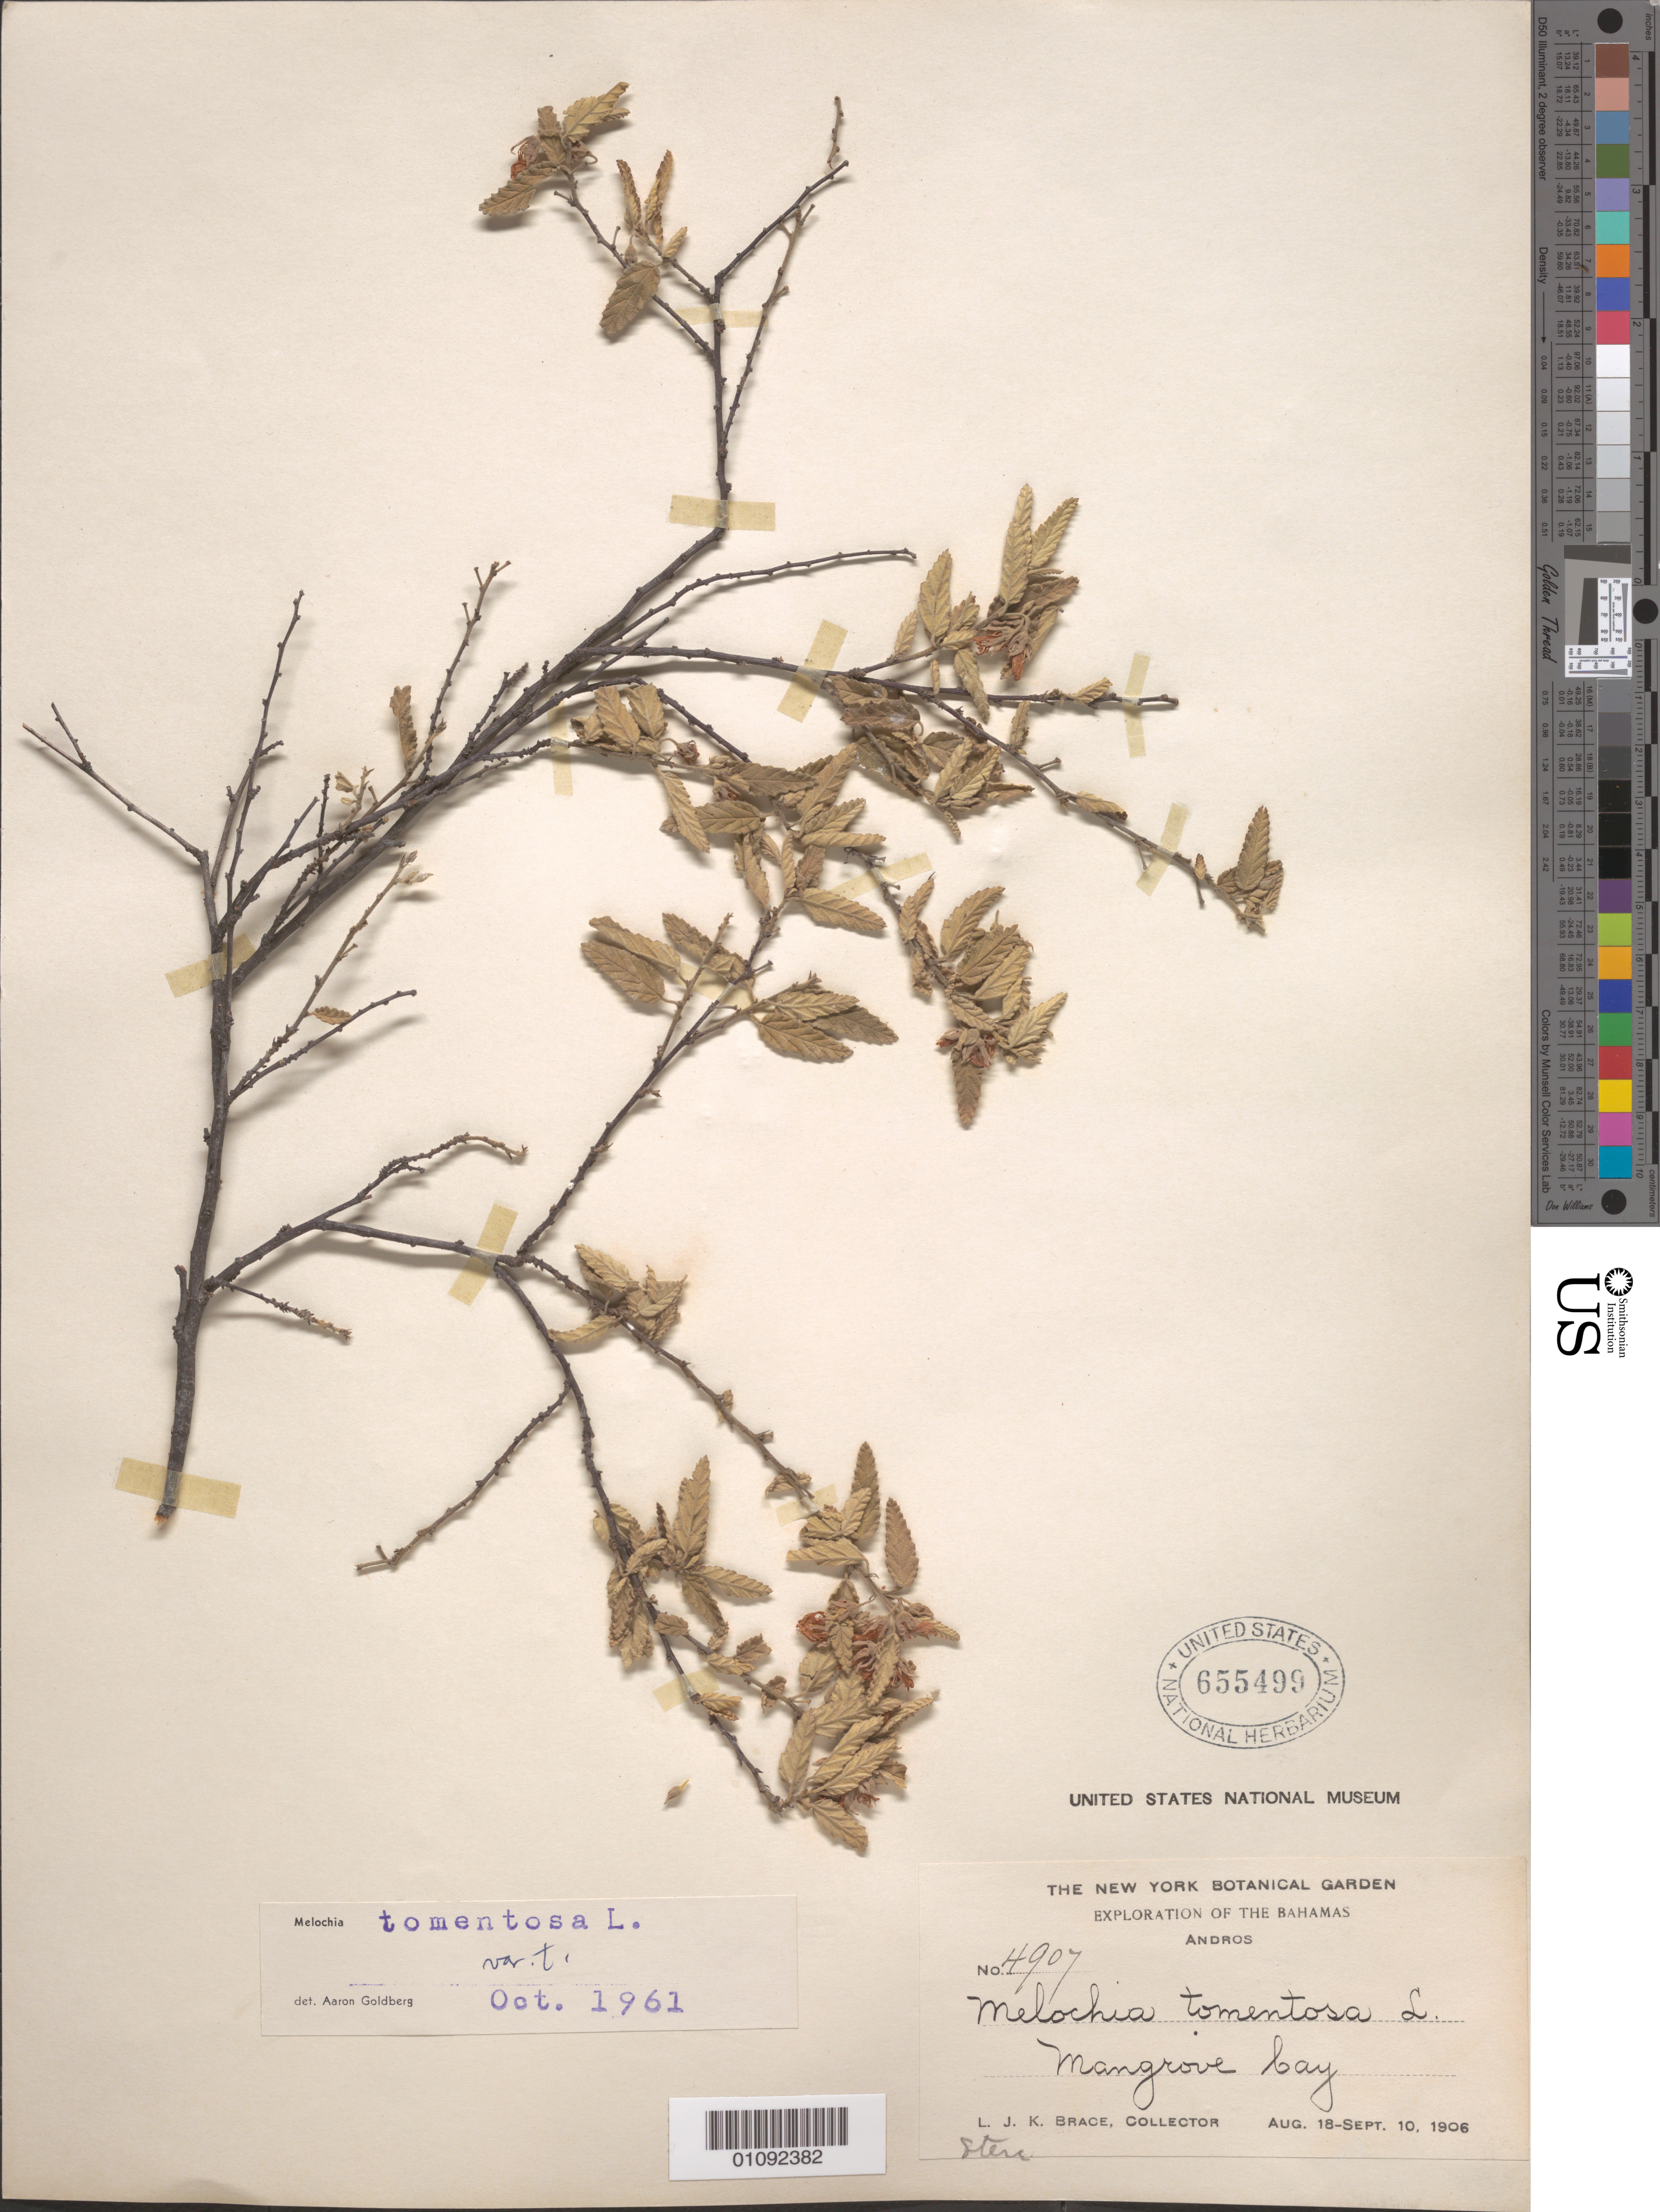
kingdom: Plantae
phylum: Tracheophyta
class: Magnoliopsida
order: Malvales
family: Malvaceae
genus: Melochia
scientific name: Melochia tomentosa var. tomentosa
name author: L.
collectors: L. J. K. Brace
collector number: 4907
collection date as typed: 18 Aug 1906 to 10 Sep 1906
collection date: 1906-08-18/1906-09-10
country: Bahamas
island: Andros I.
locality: Mangrove Cay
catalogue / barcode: US 655499